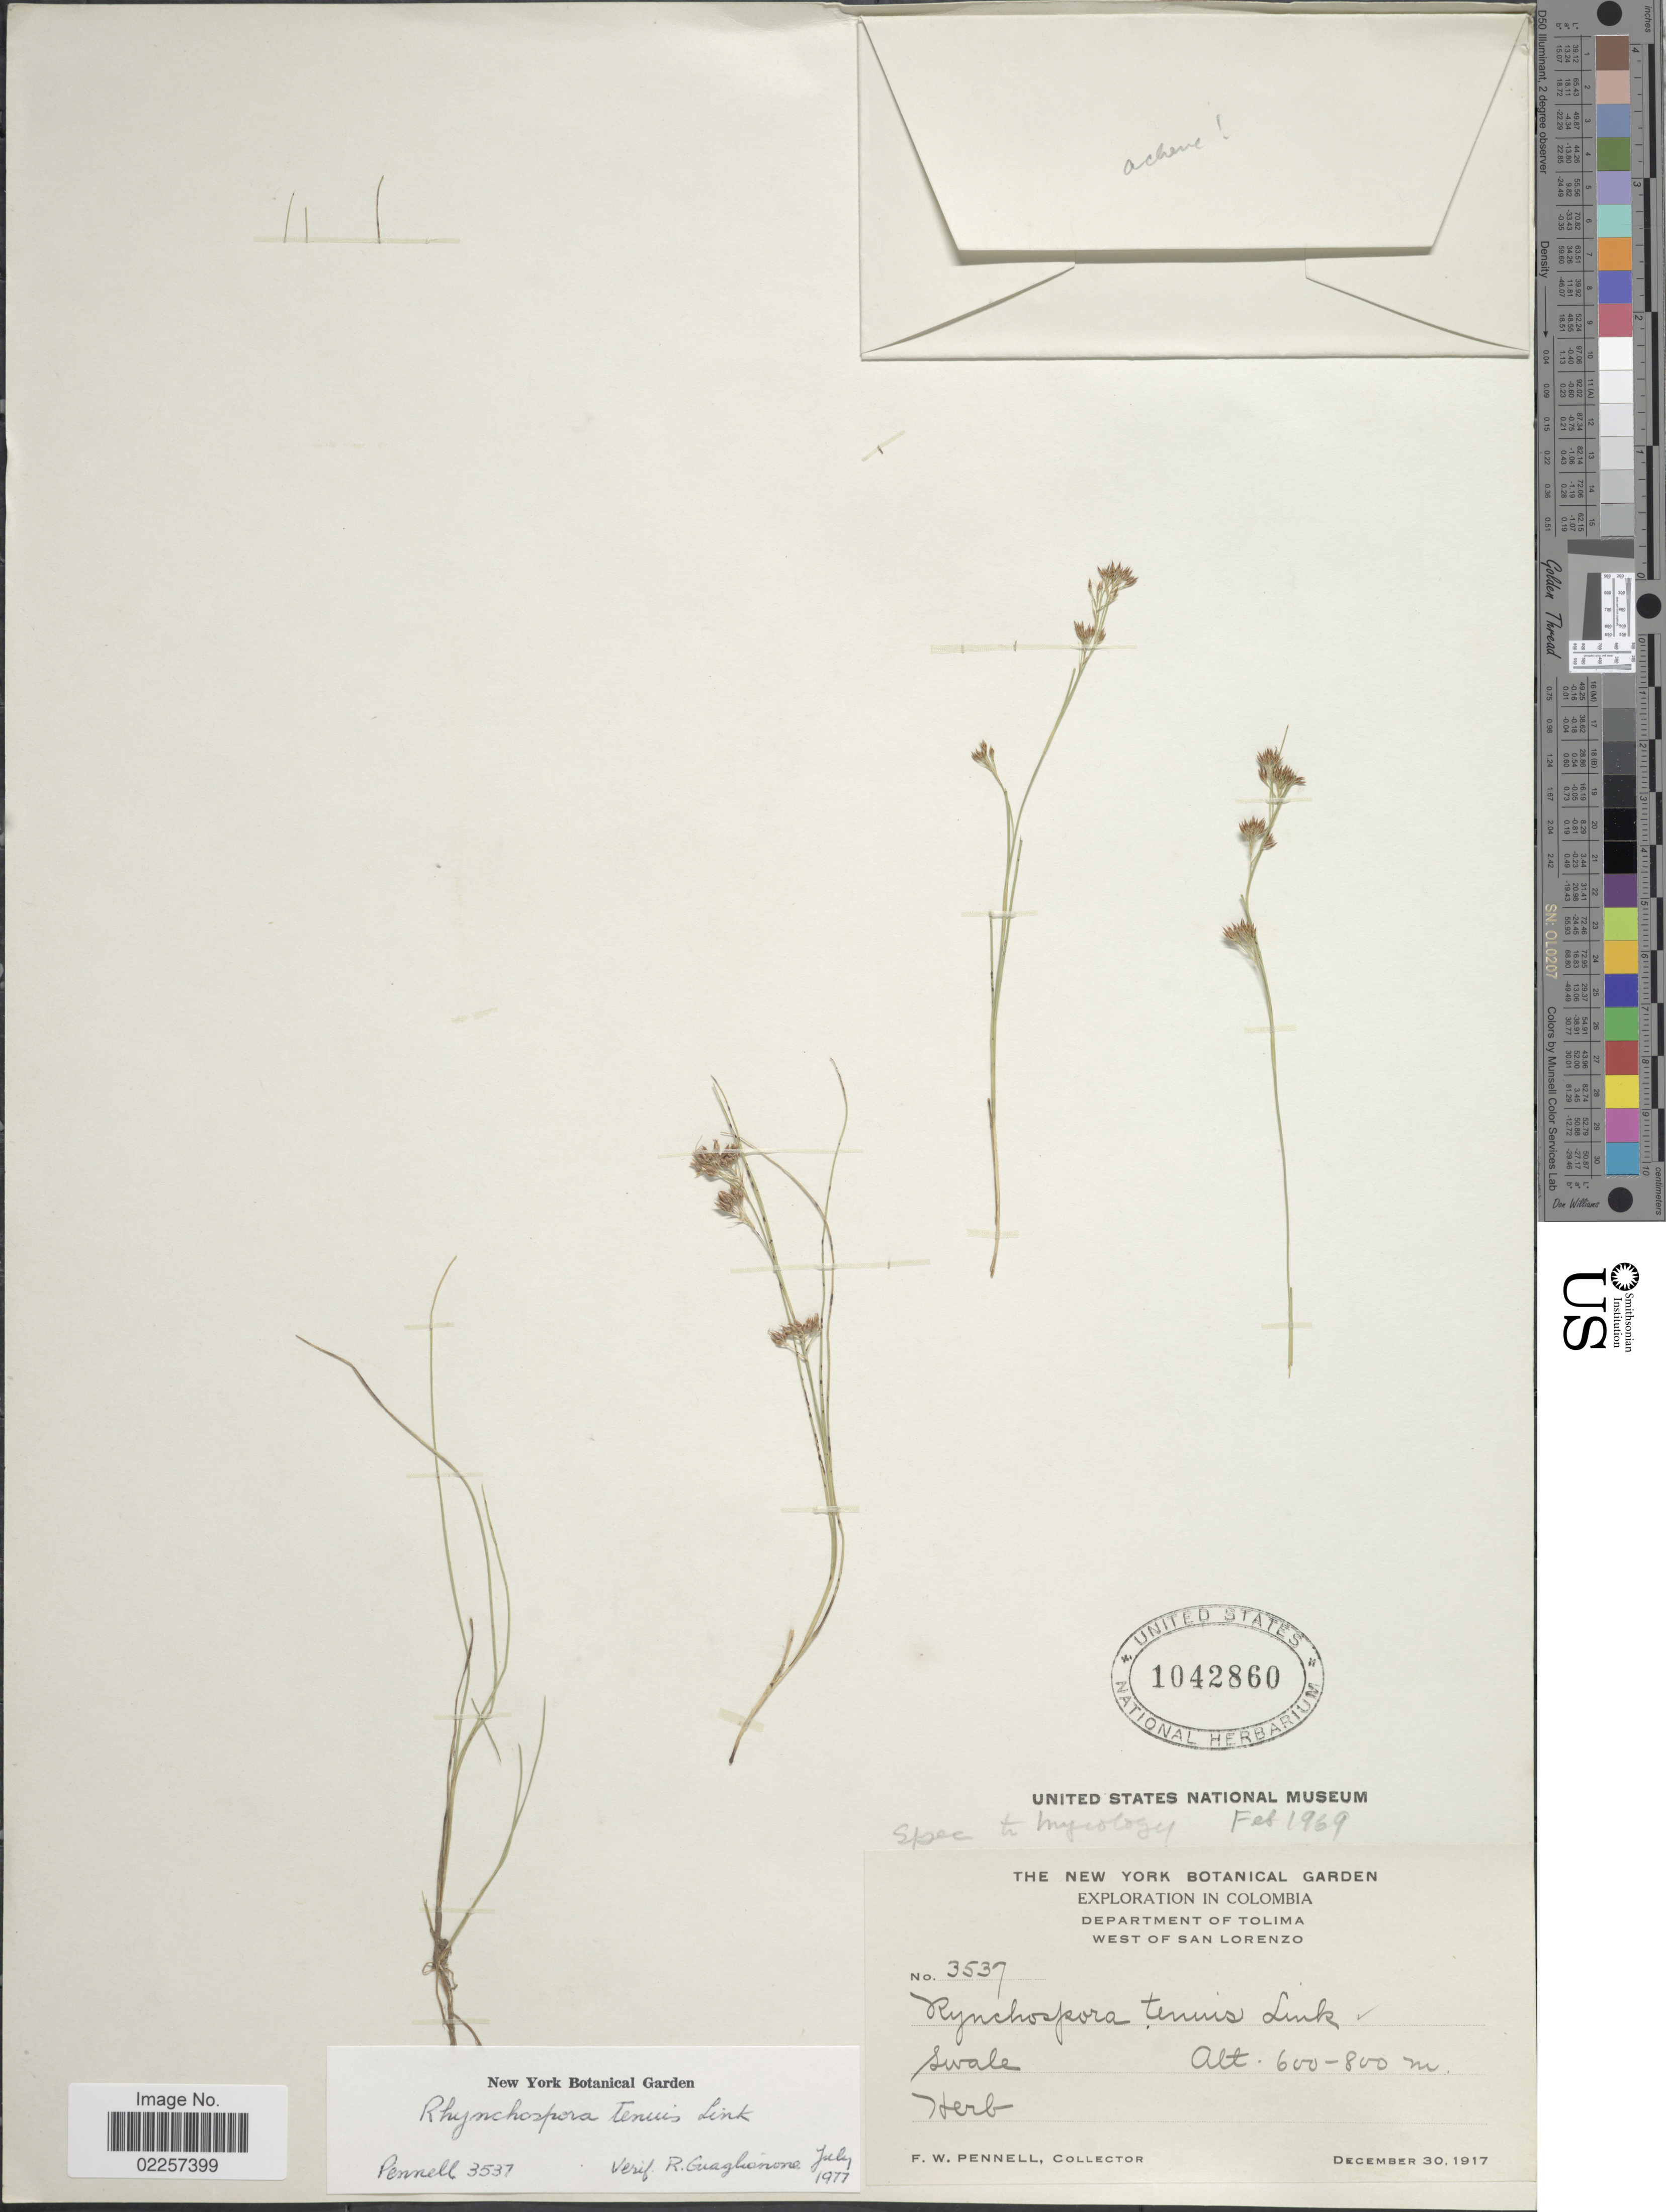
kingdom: Plantae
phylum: Tracheophyta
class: Liliopsida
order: Poales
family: Cyperaceae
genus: Rhynchospora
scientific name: Rhynchospora tenuis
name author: Link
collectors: F. W. Pennell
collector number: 3537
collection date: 1917-12-30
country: Colombia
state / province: Tolima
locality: West of San Lorenzo, swale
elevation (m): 600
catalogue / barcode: US 1042860